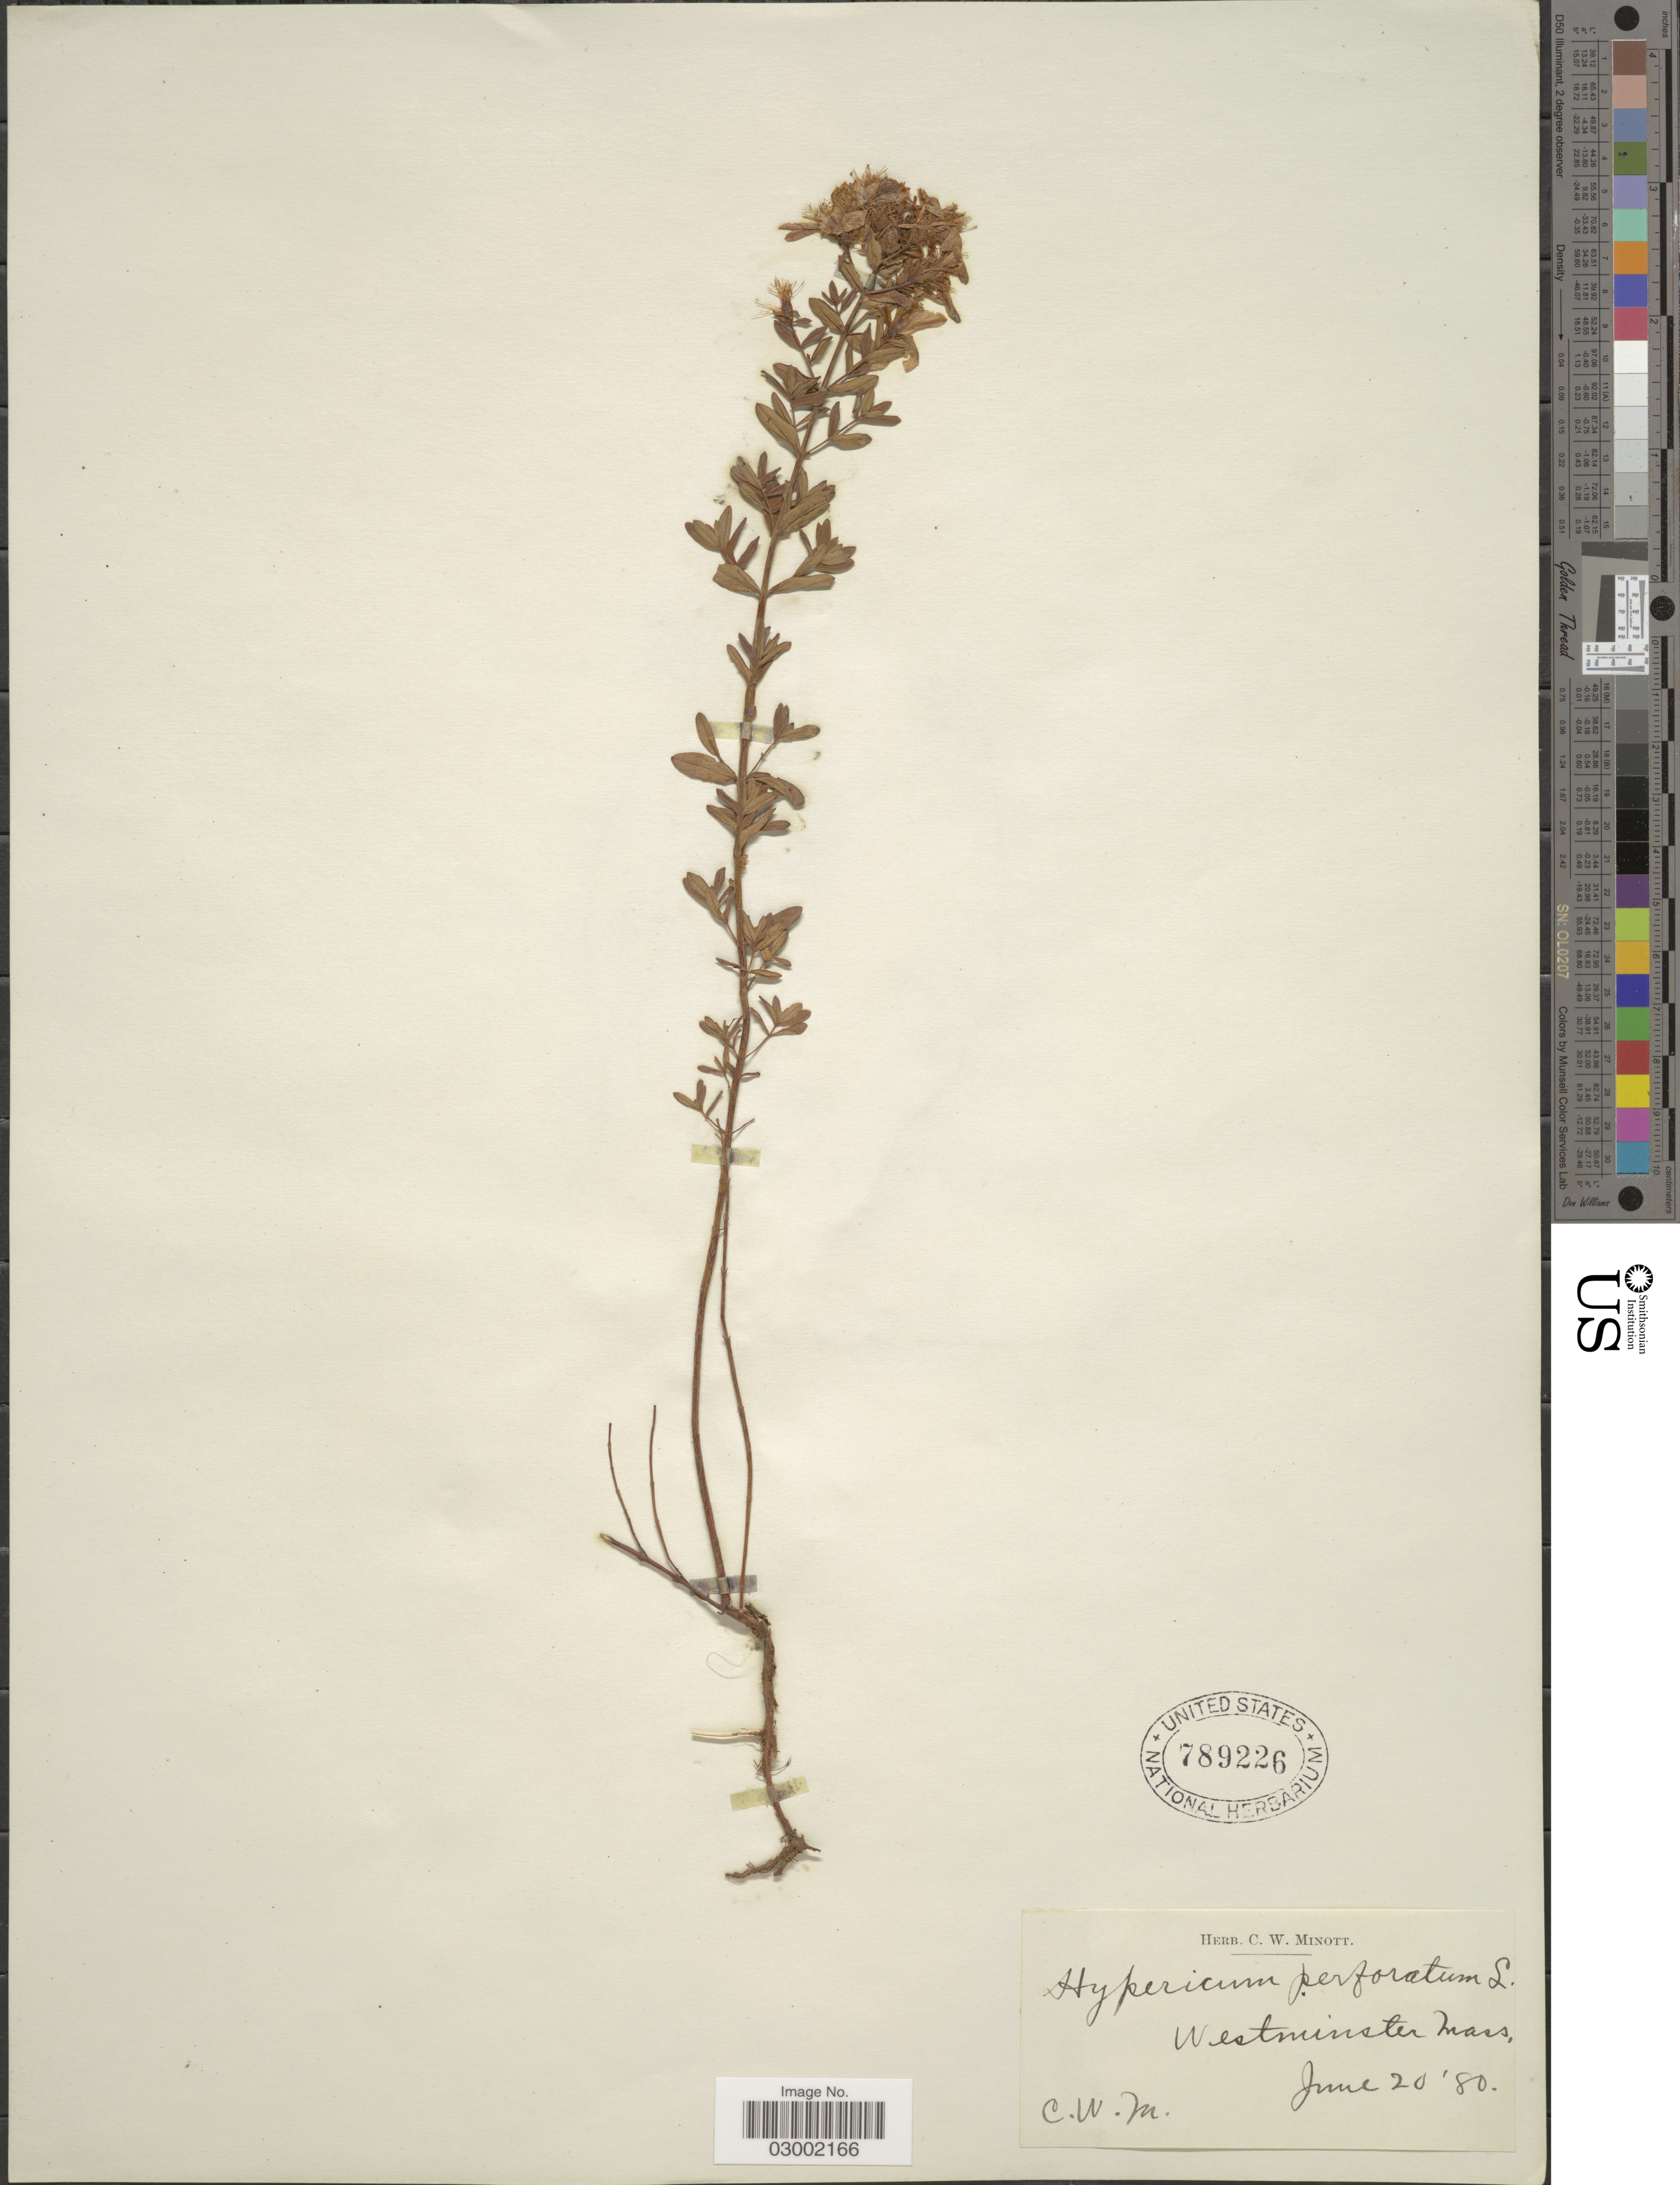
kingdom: Plantae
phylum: Tracheophyta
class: Magnoliopsida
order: Malpighiales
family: Hypericaceae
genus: Hypericum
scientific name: Hypericum perforatum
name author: L.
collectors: C. Minott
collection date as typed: Transcribed d/m/y: 20/6/80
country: United States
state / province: Massachusetts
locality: Westminster Mass.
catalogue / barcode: US 789226